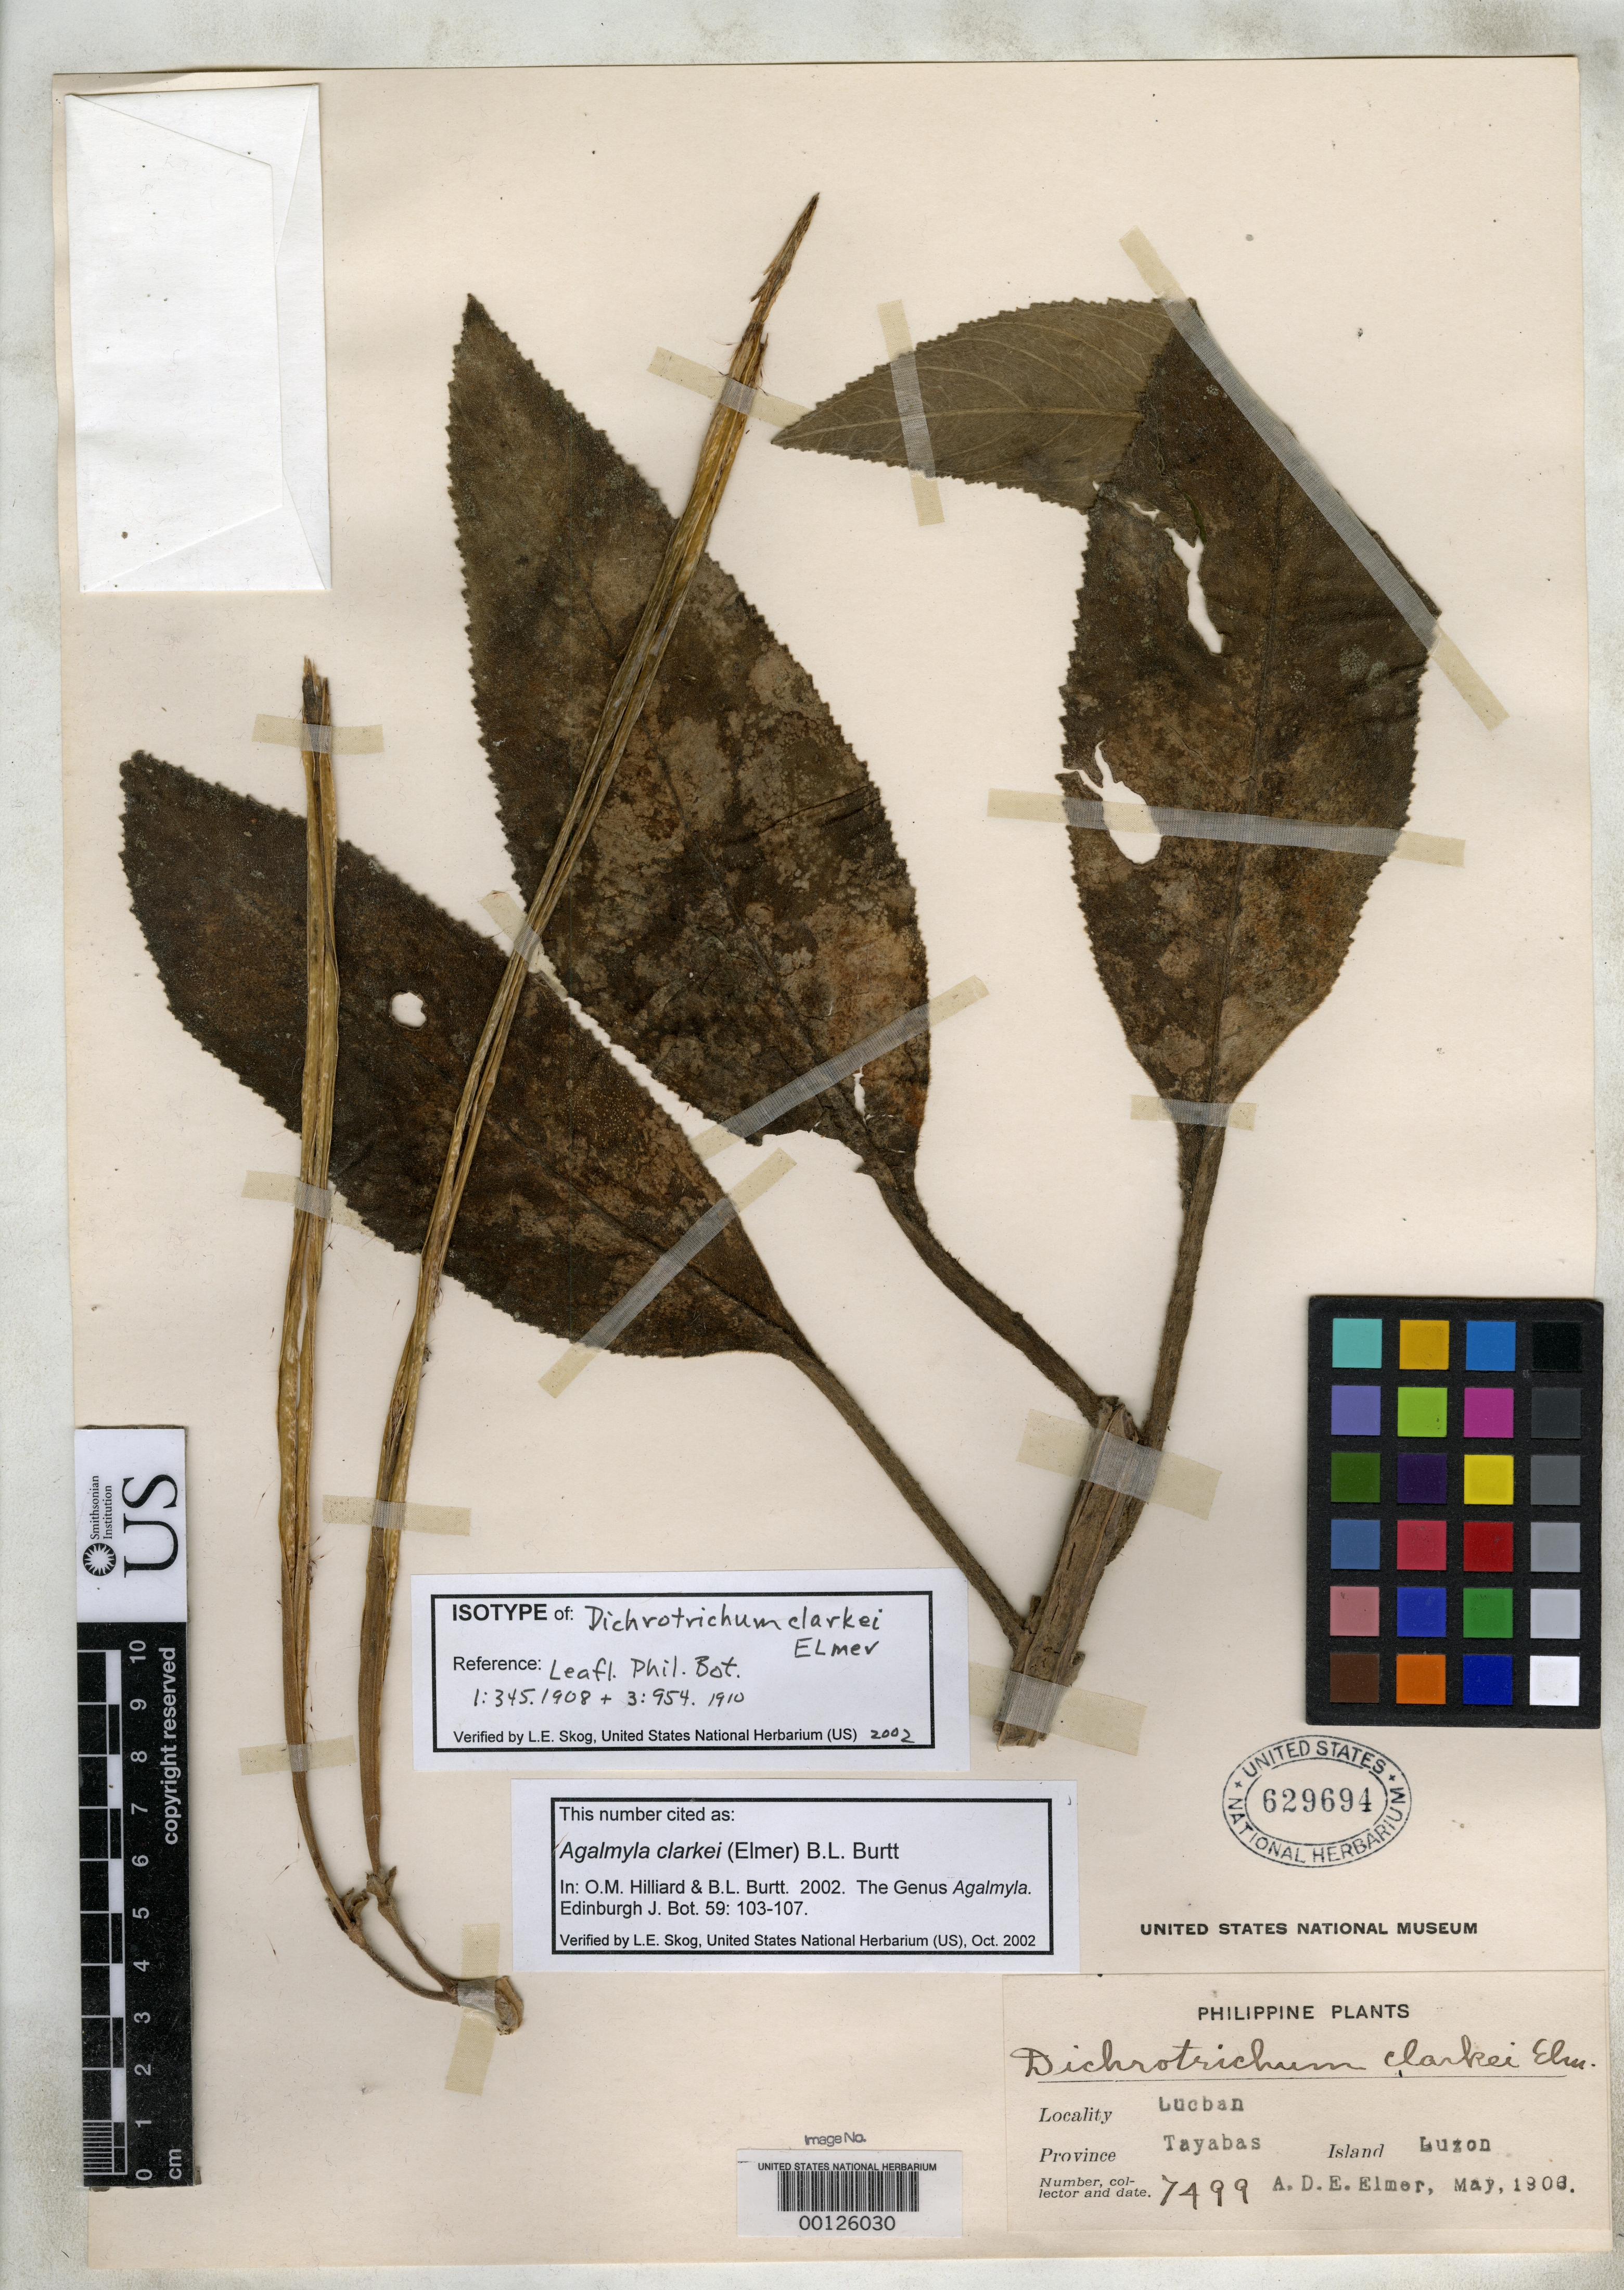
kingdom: Plantae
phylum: Tracheophyta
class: Magnoliopsida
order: Lamiales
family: Gesneriaceae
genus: Dichrotrichum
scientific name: Dichrotrichum clarkei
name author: Elmer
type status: Isotype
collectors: A. D. E. Elmer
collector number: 7499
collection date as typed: May 1906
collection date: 1906-05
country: Philippines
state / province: Calabarzon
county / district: Quezon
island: Luzon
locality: Lucban, Province of Tayabas, Luzon.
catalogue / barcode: US 629694